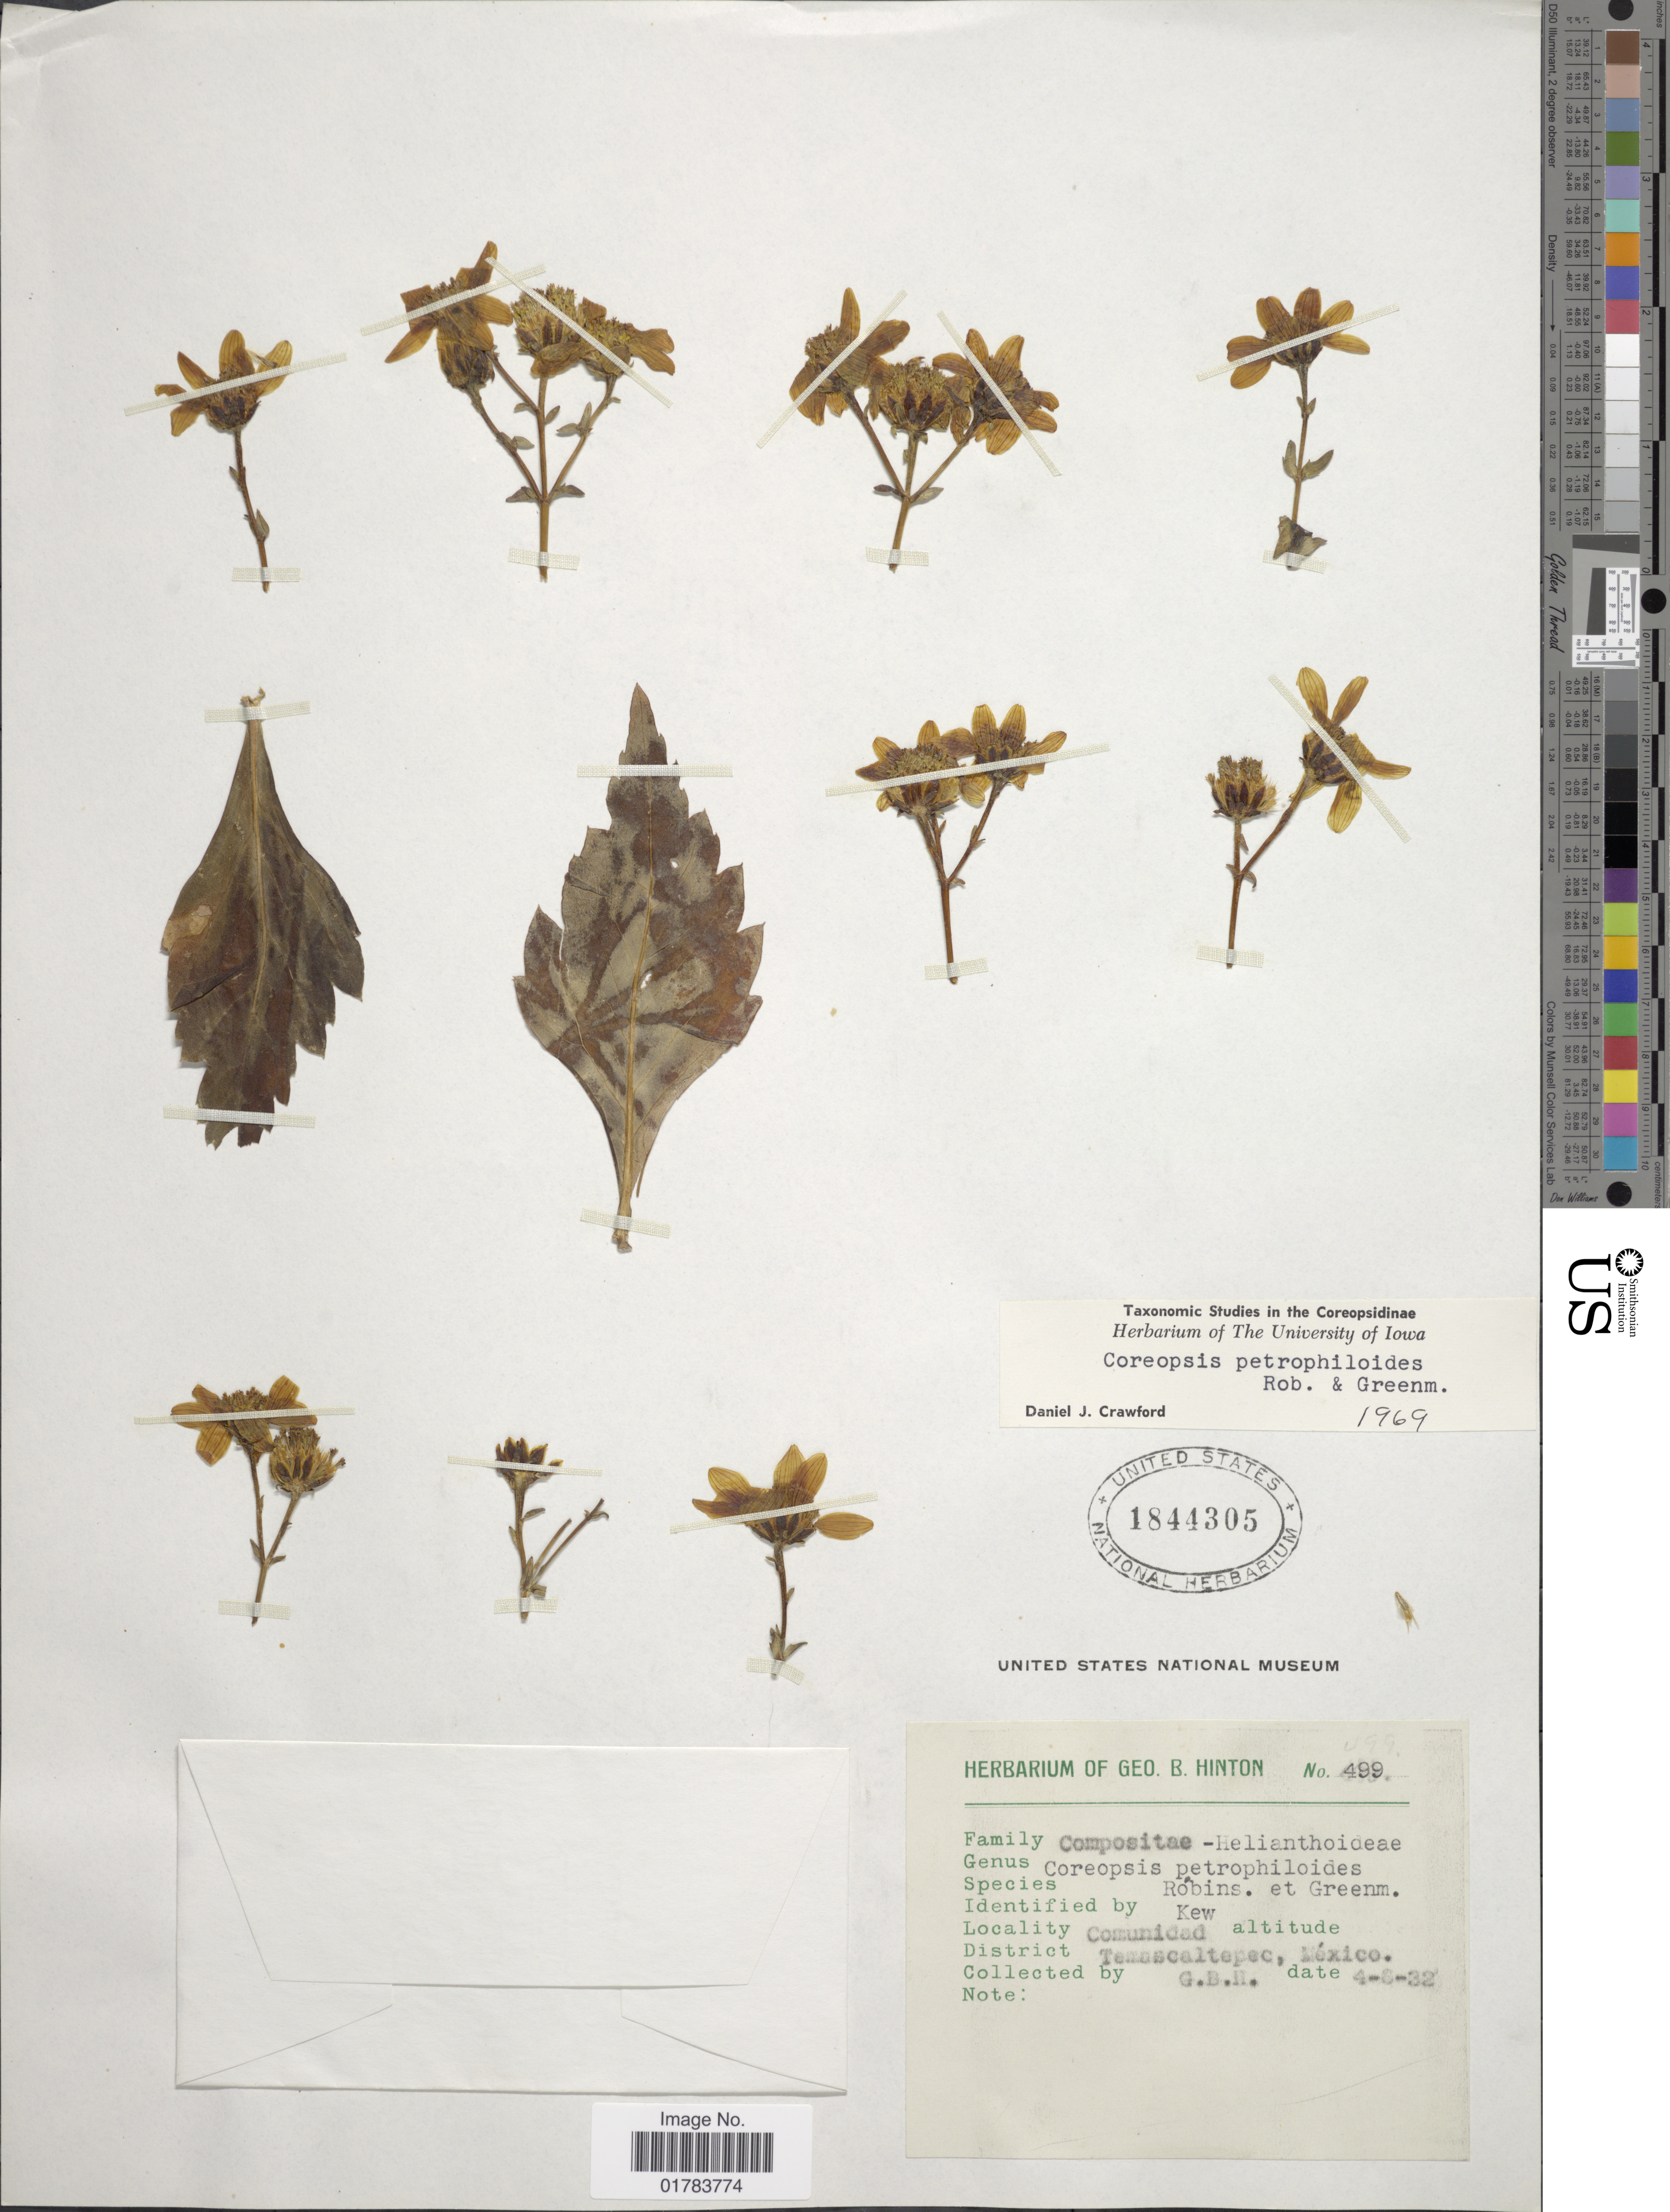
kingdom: Plantae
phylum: Tracheophyta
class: Magnoliopsida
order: Asterales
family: Asteraceae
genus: Coreopsis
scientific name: Coreopsis petrophiloides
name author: B.L. Rob. & Greenm.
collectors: G. B. Hinton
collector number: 499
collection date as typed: Transcribed d/m/y: 8/4/32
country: Mexico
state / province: México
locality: Comunidad, District Temascaltepec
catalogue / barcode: US 1844305